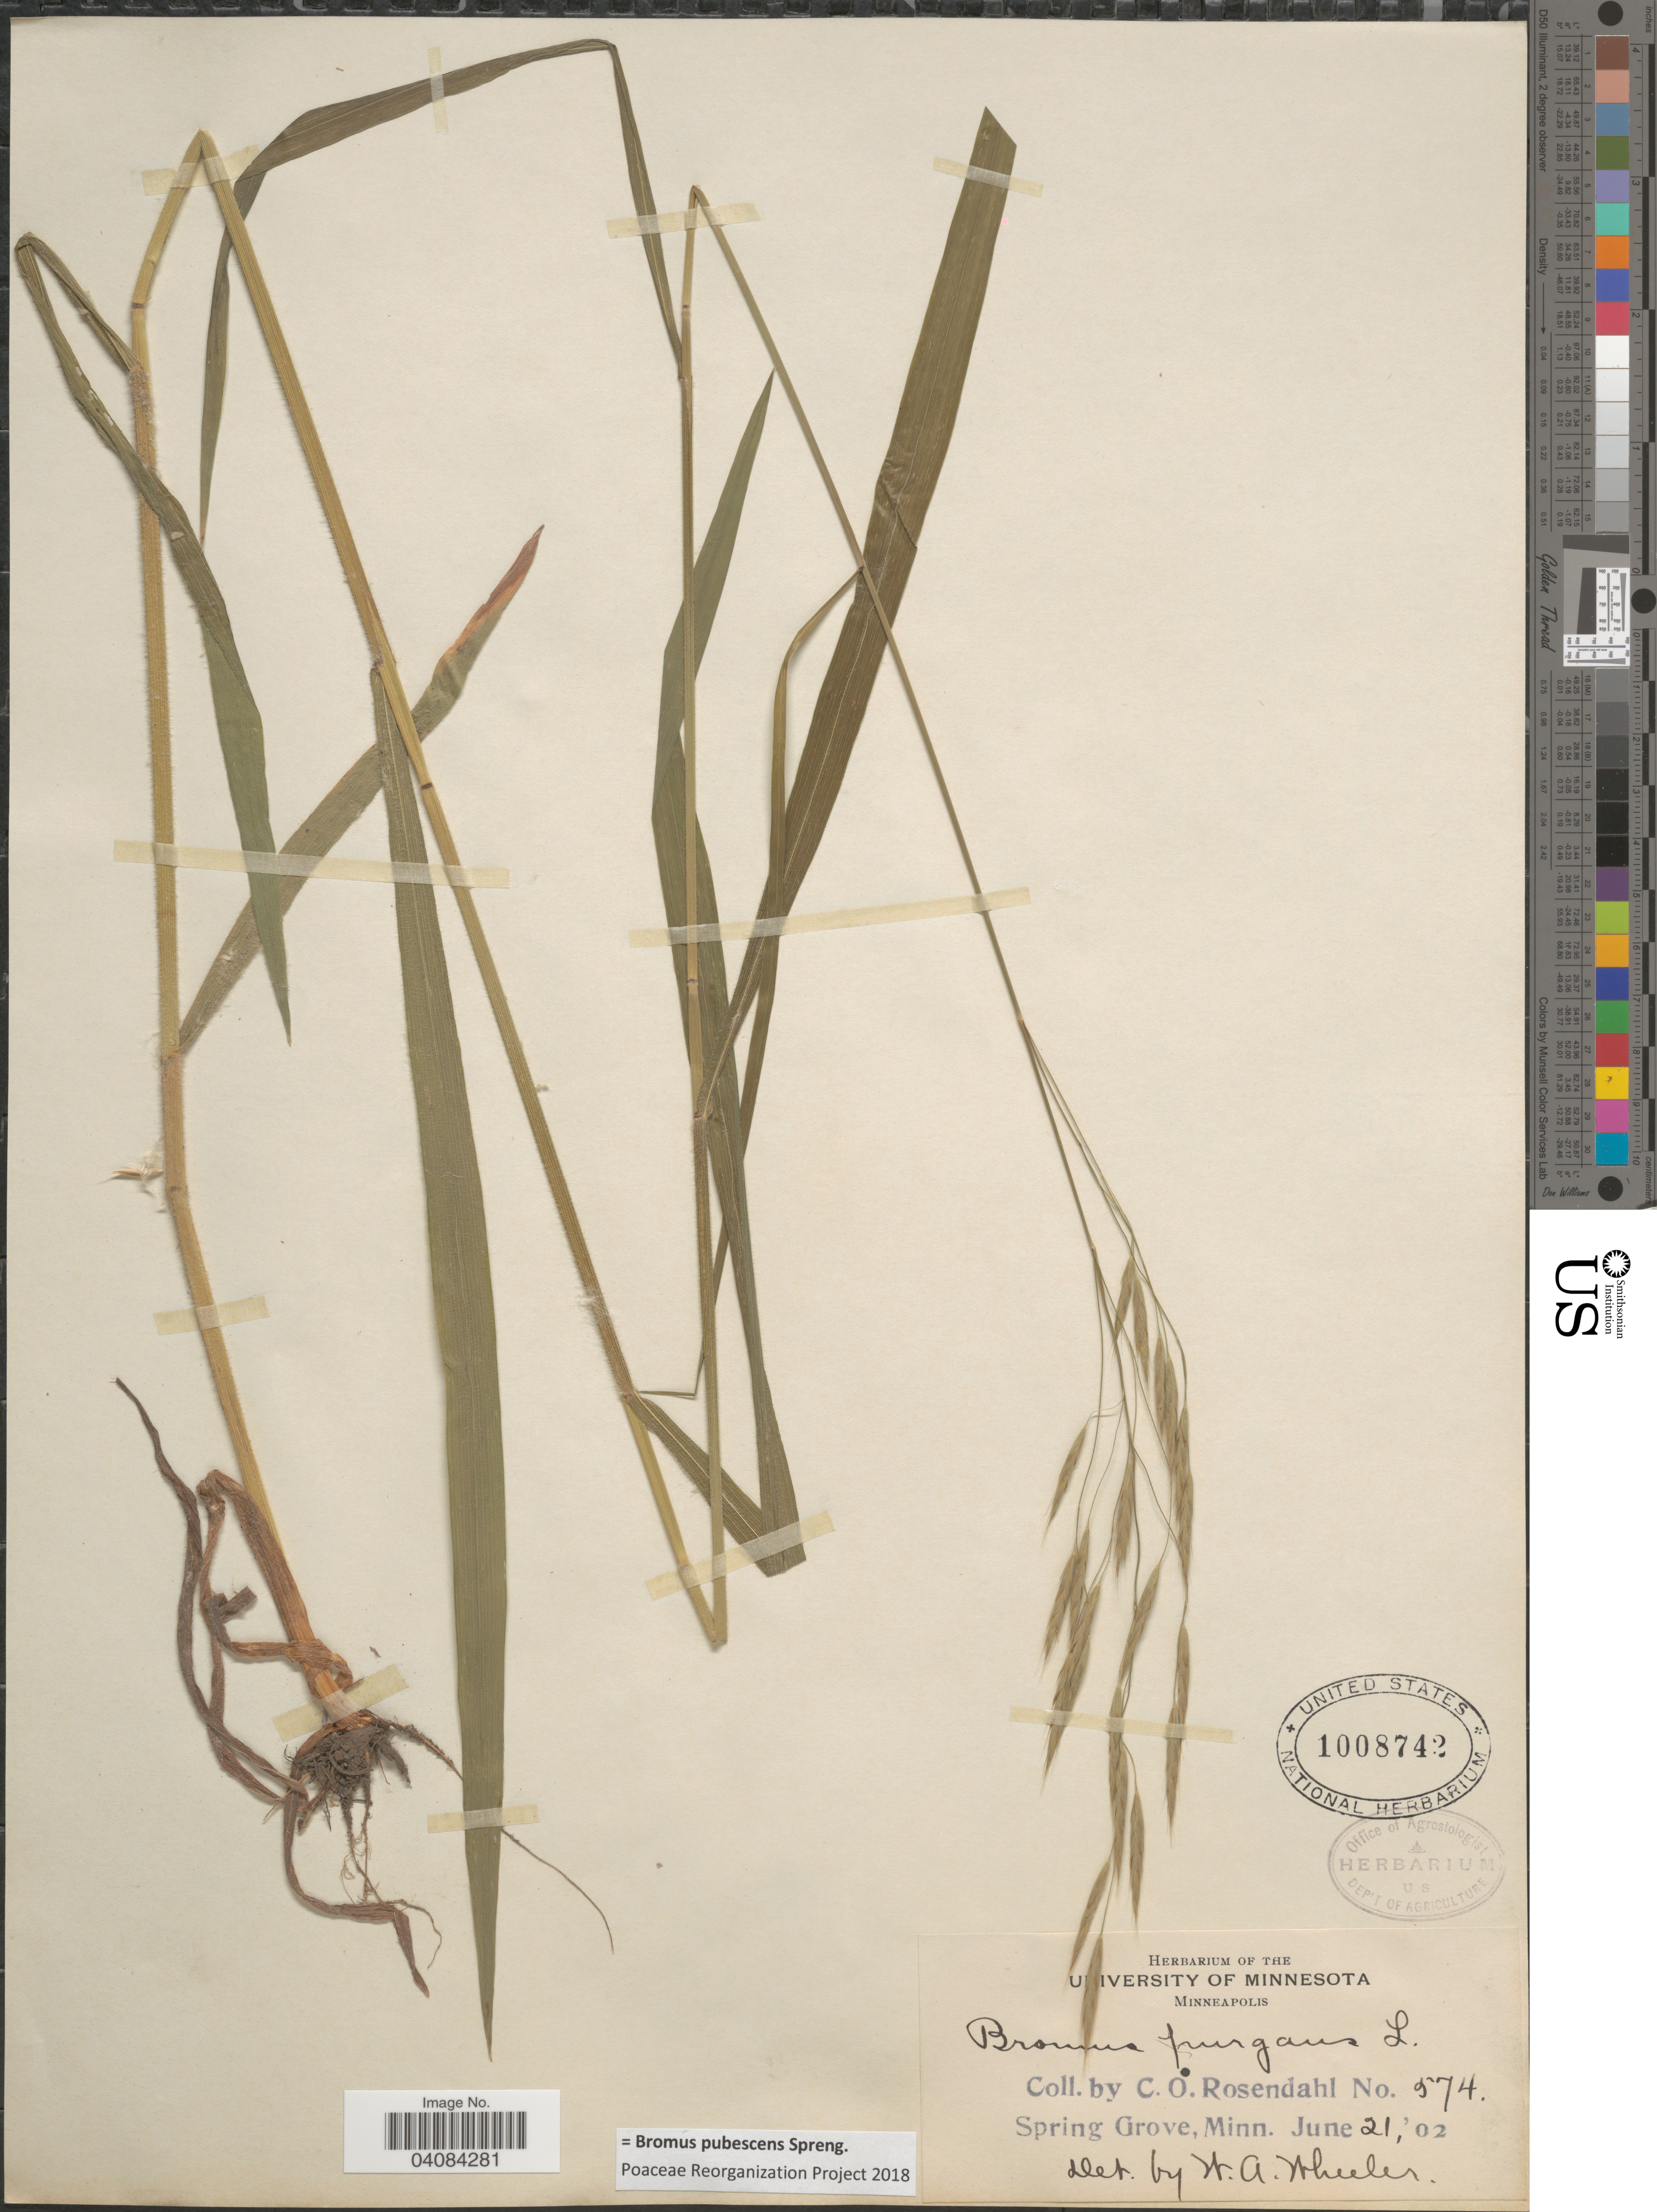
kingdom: Plantae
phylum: Tracheophyta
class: Liliopsida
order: Poales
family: Poaceae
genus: Bromus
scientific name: Bromus pubescens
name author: Muhl. ex Willd.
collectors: C. O. Rosendahl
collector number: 574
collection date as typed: Transcribed d/m/y: 21/6/2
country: United States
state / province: Minnesota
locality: Spring Grove.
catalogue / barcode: US 1008742